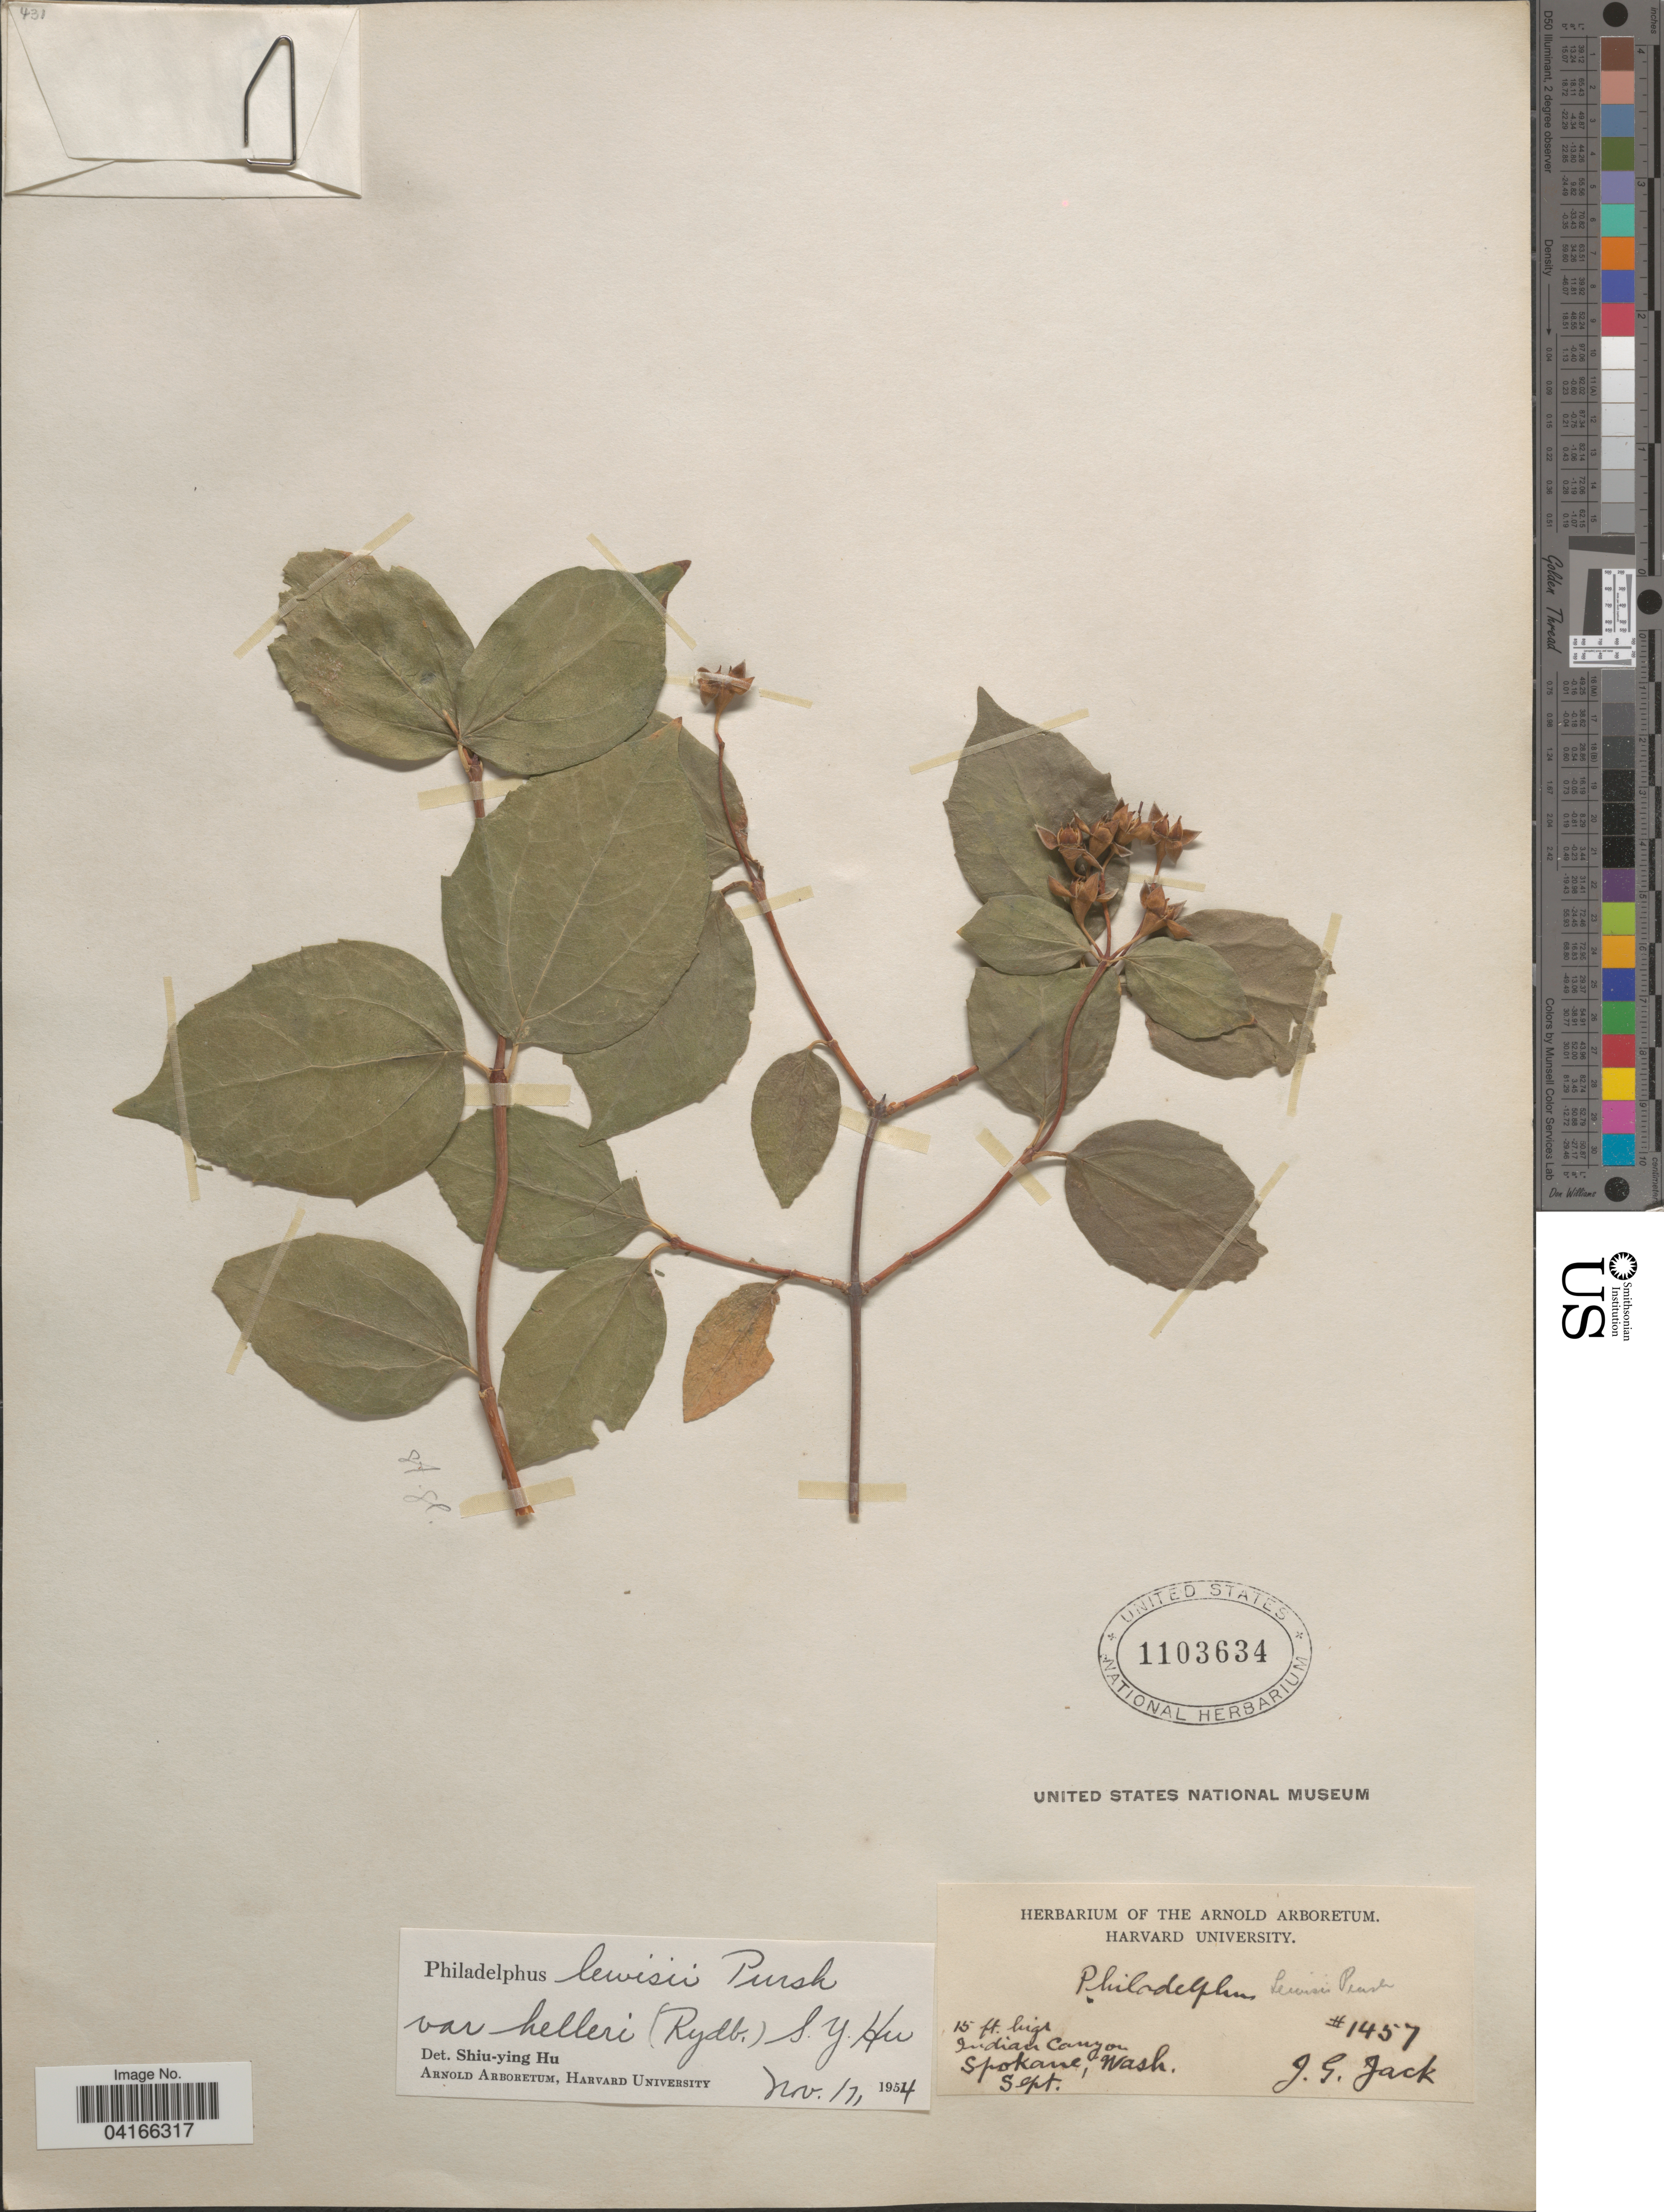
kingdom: Plantae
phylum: Tracheophyta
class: Magnoliopsida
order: Cornales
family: Hydrangeaceae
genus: Philadelphus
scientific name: Philadelphus lewisii var. helleri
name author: (Rydb.) S.Y. Hu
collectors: J. G. Jack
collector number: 1457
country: United States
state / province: Washington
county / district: Spokane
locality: Indian Canyon. Spokane.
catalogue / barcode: US 1103634